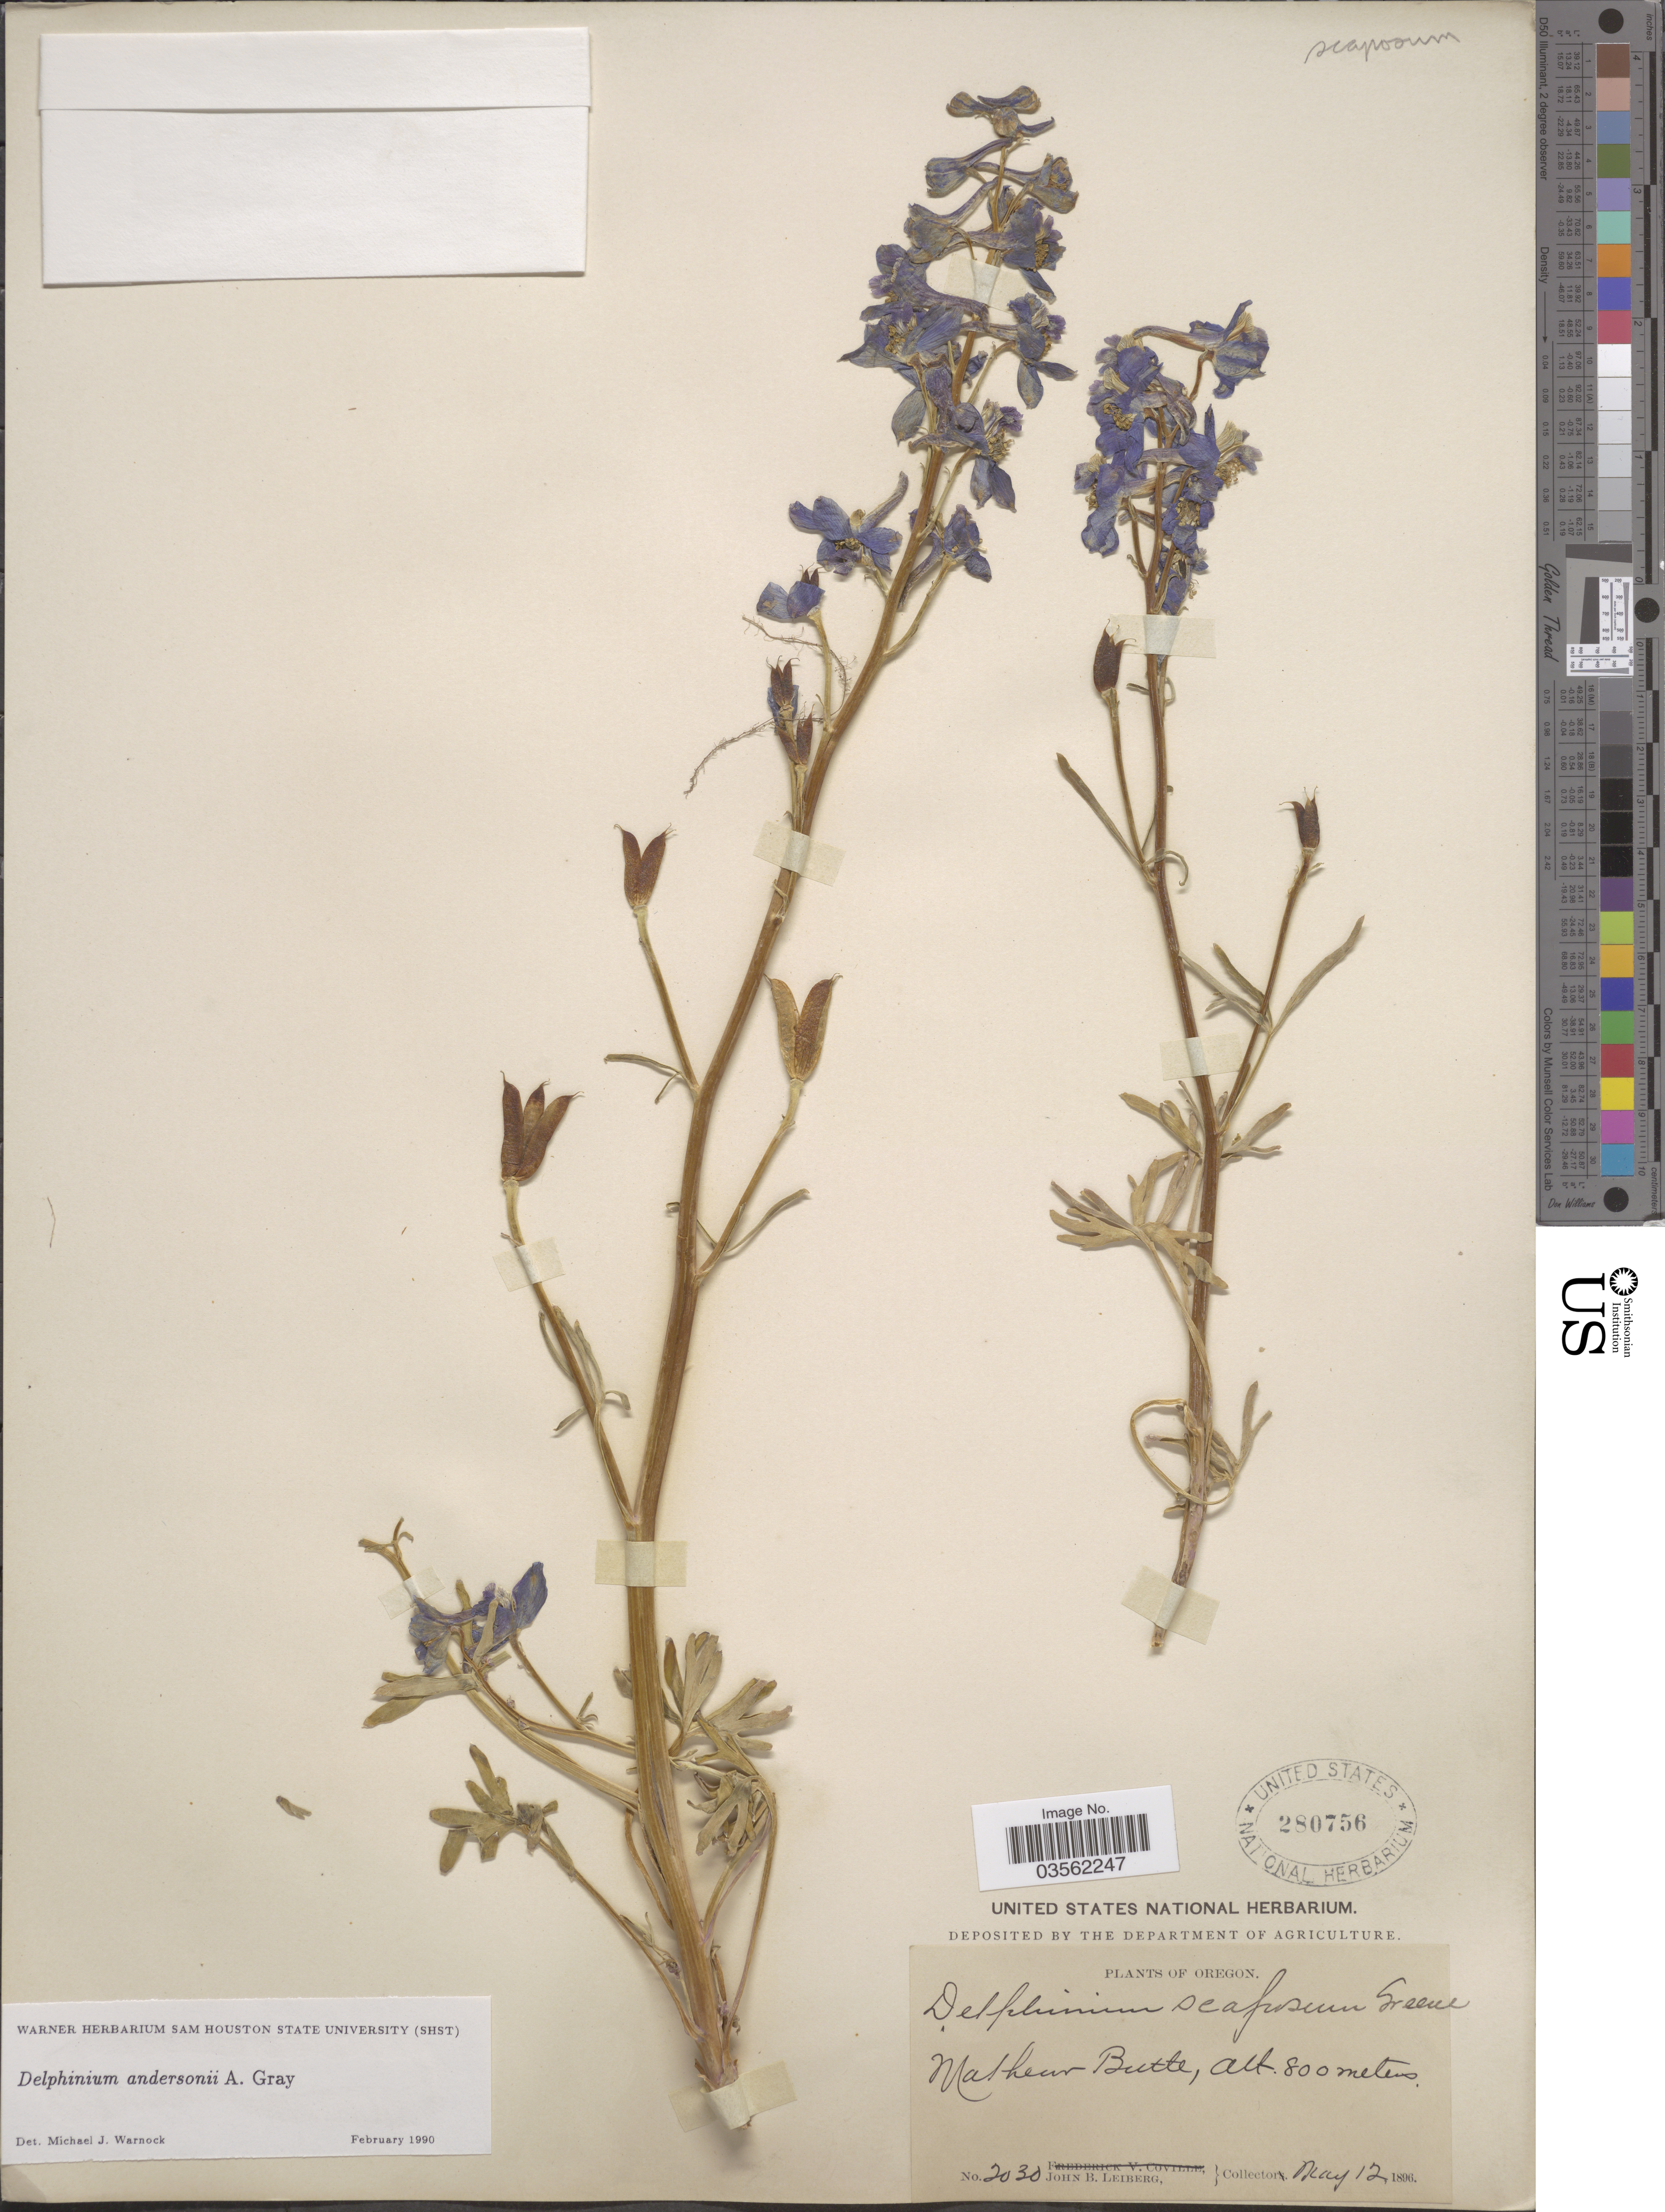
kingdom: Plantae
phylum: Tracheophyta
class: Magnoliopsida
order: Ranunculales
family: Ranunculaceae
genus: Delphinium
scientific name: Delphinium andersonii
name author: A. Gray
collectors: J. B. Leiberg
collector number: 2030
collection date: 1896-05-12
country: United States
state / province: Oregon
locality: Malheur Butte.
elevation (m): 800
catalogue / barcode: US 280756